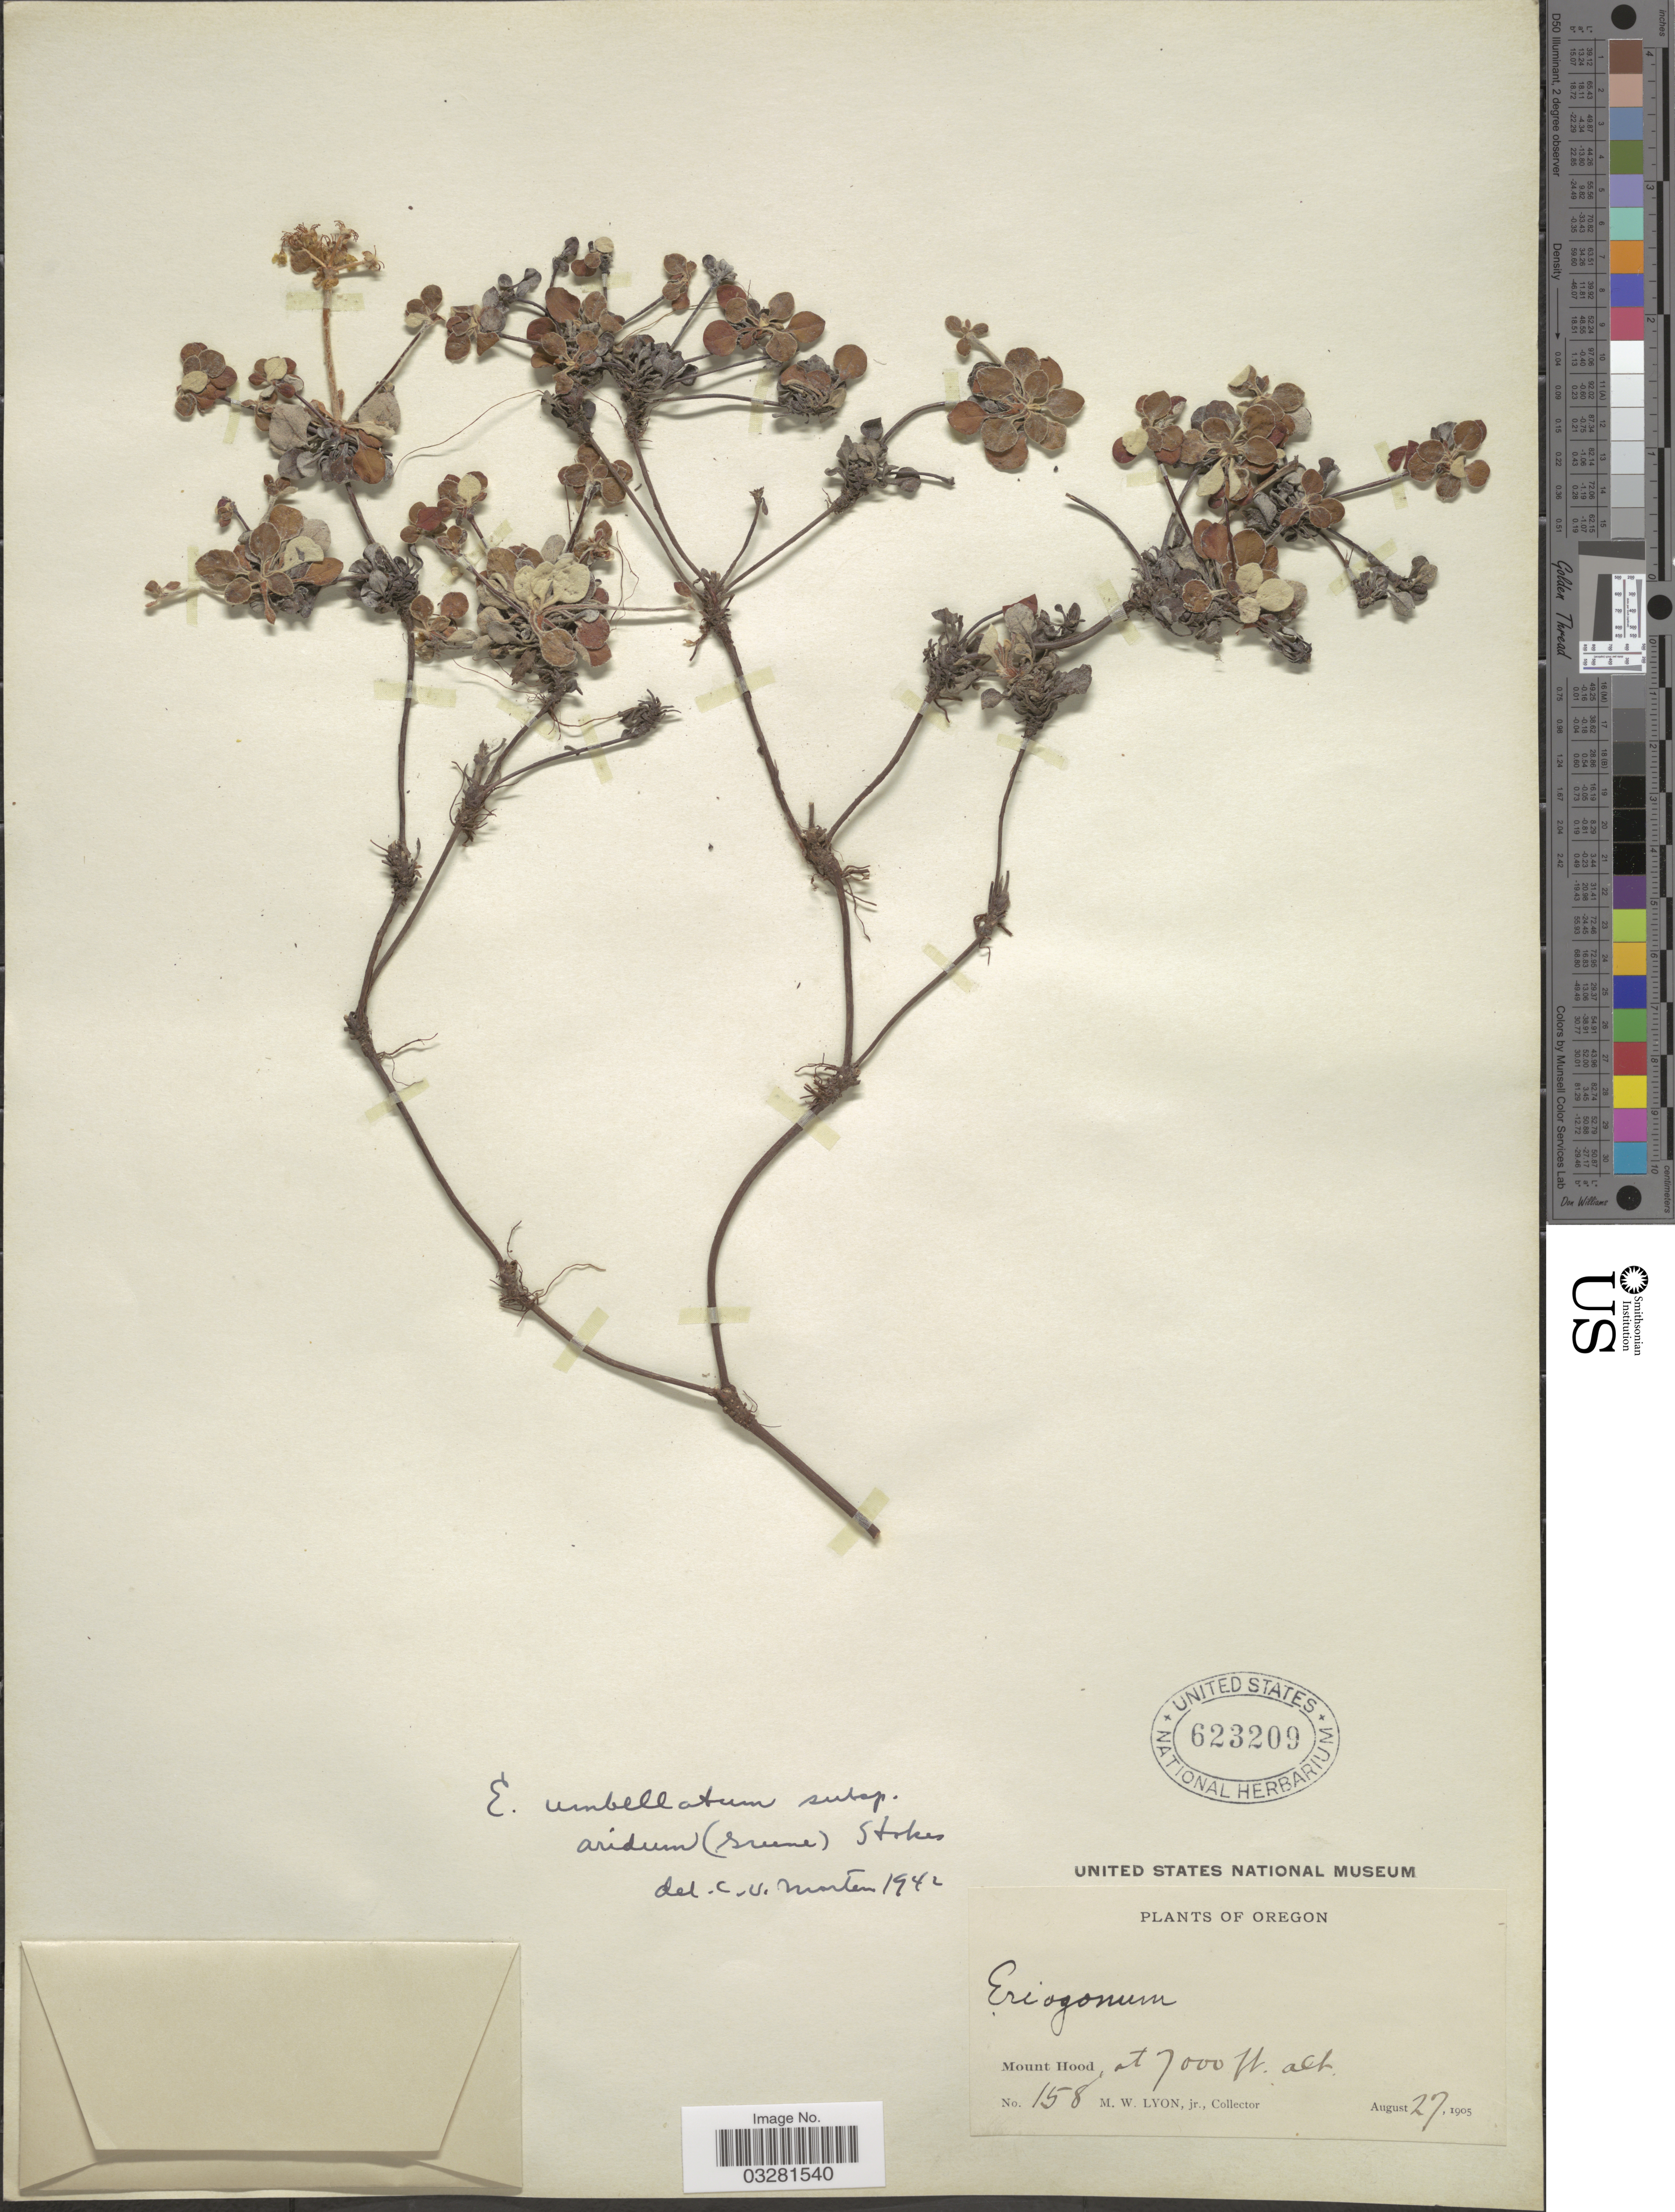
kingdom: Plantae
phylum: Tracheophyta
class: Magnoliopsida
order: Caryophyllales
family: Polygonaceae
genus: Eriogonum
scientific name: Eriogonum umbellatum var. haussknechtii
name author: (Dammer) M.E. Jones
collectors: M. Lyon Jr.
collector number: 158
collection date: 1905-08-27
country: United States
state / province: Oregon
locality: Mount Hood.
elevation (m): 2134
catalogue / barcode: US 623209